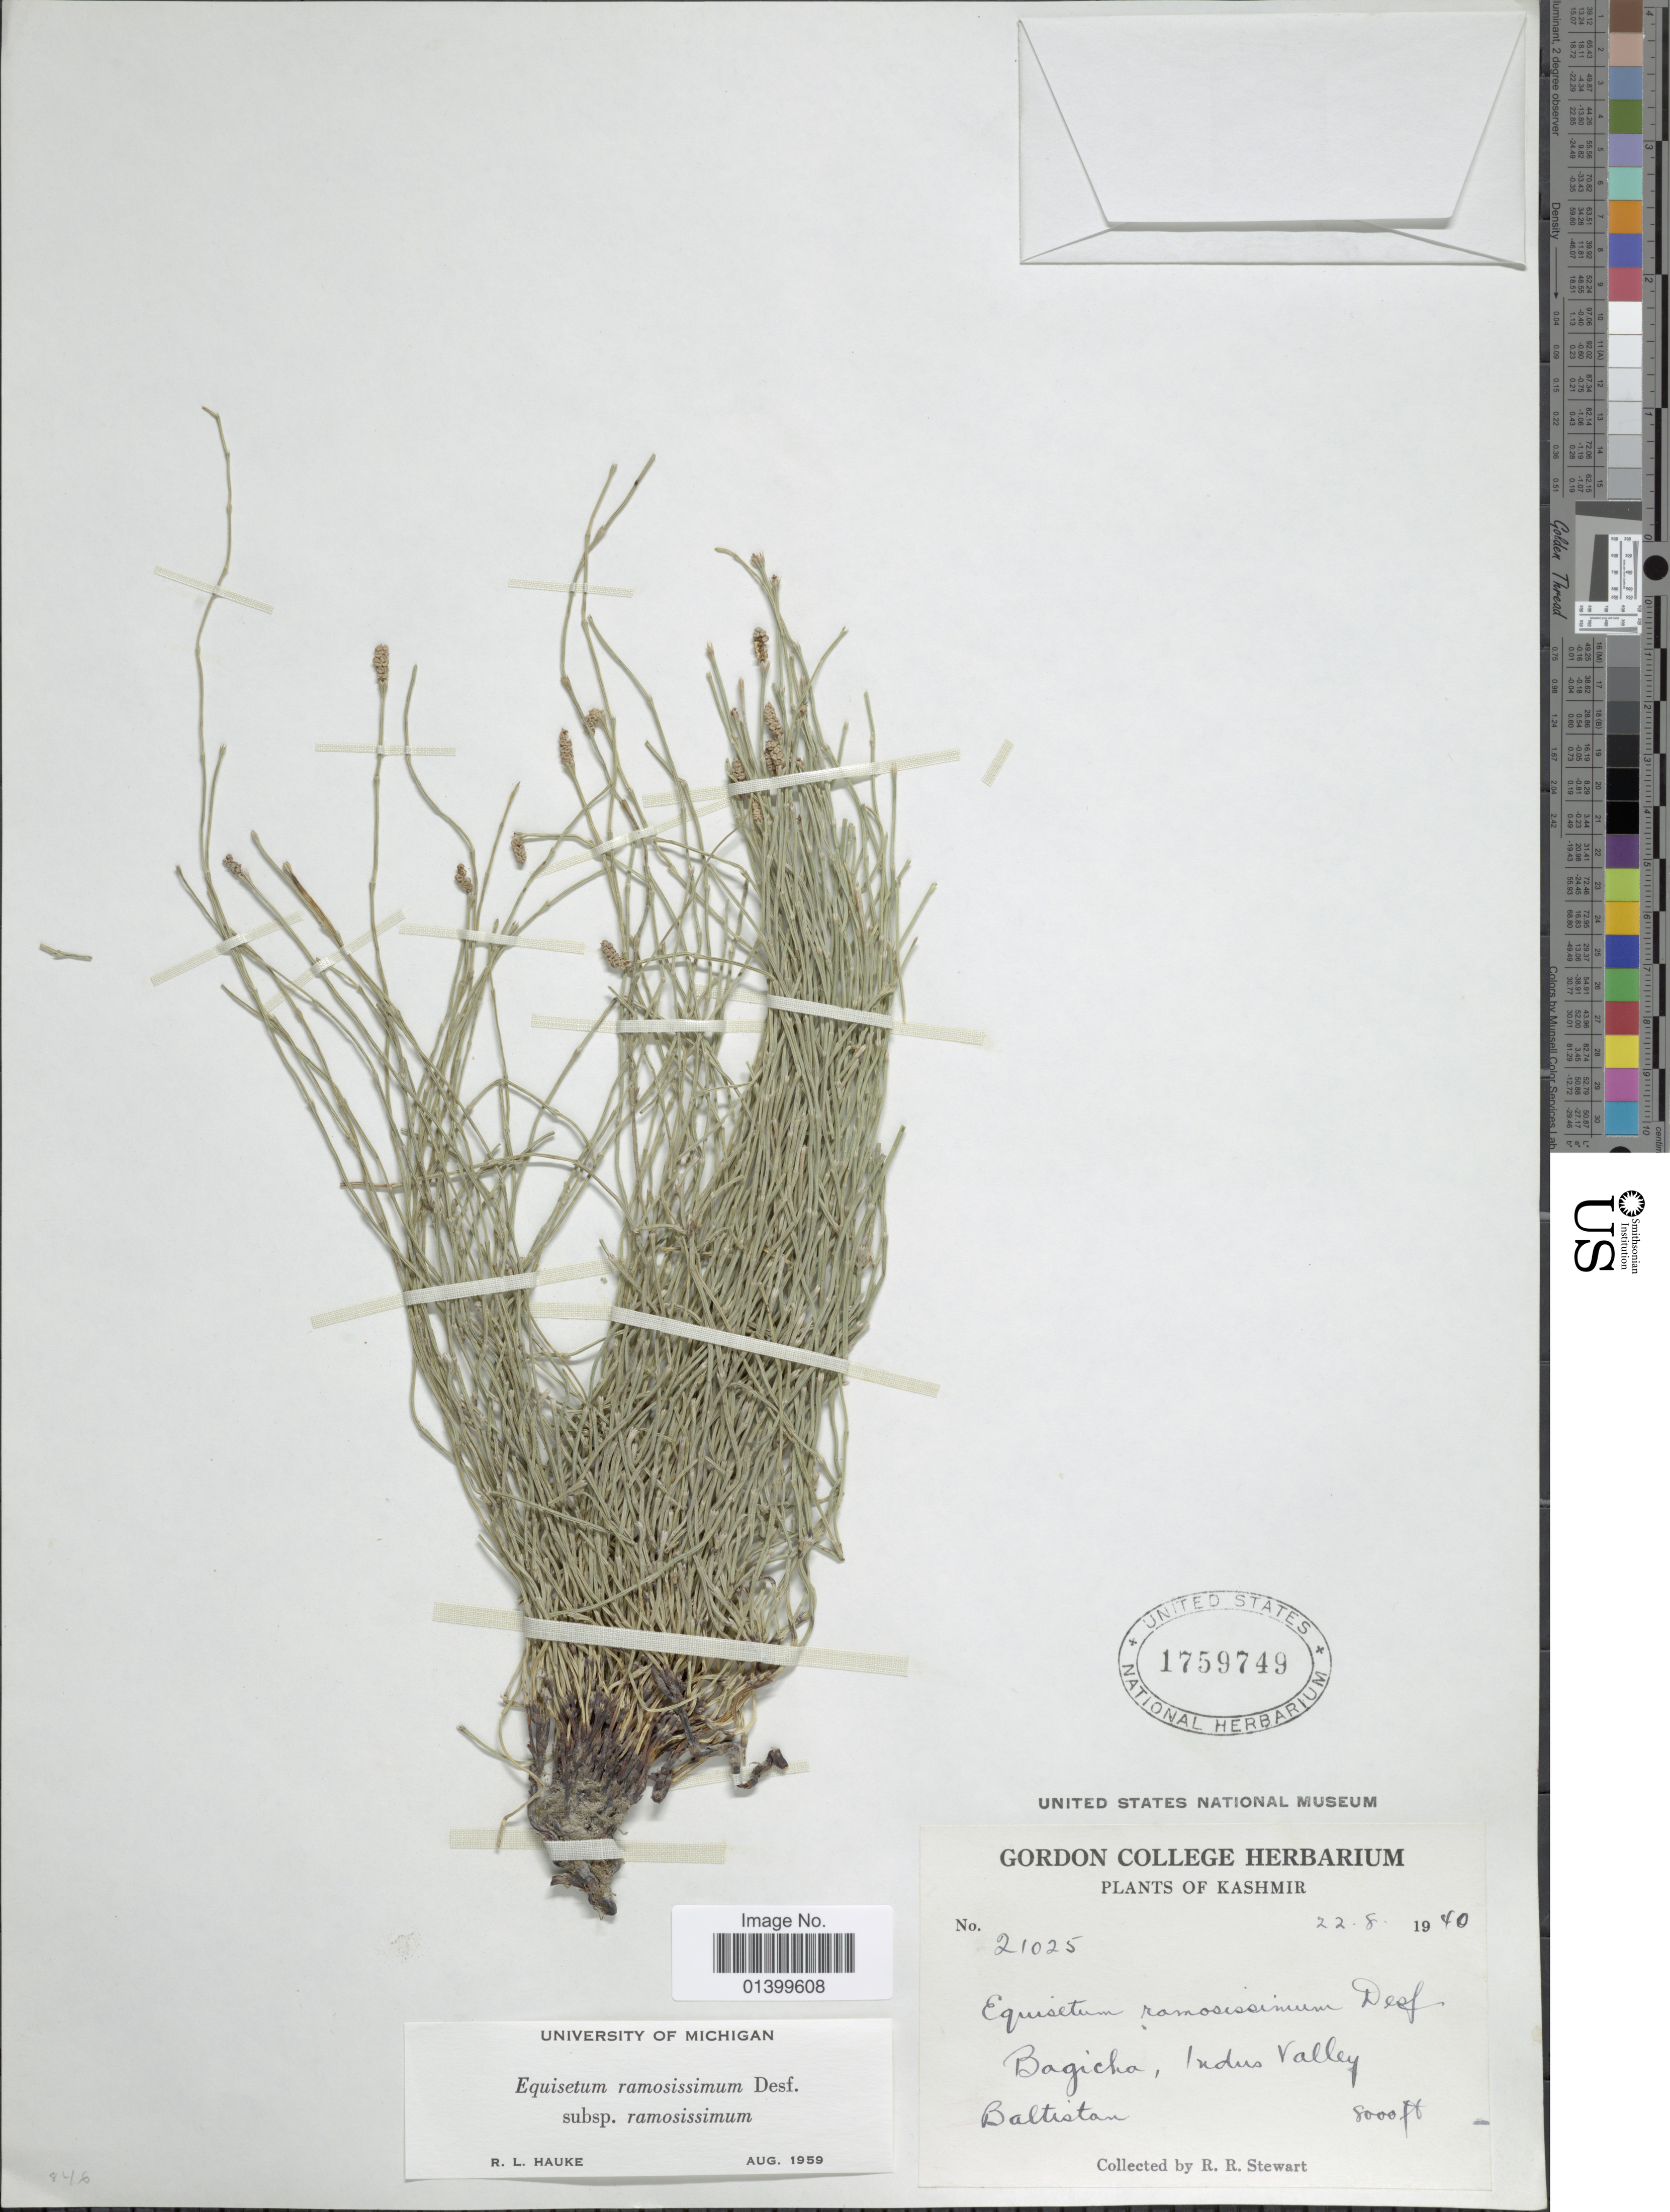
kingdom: Plantae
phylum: Tracheophyta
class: Polypodiopsida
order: Equisetales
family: Equisetaceae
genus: Equisetum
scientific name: Equisetum ramosissimum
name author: Desf.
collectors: R. R. Stewart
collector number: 21025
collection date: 1940-08-22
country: India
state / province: Jammu and Kashmir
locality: Plants of Kashmir. Bagicha, Indus Valley, Baltistan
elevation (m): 2438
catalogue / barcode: US 1759749